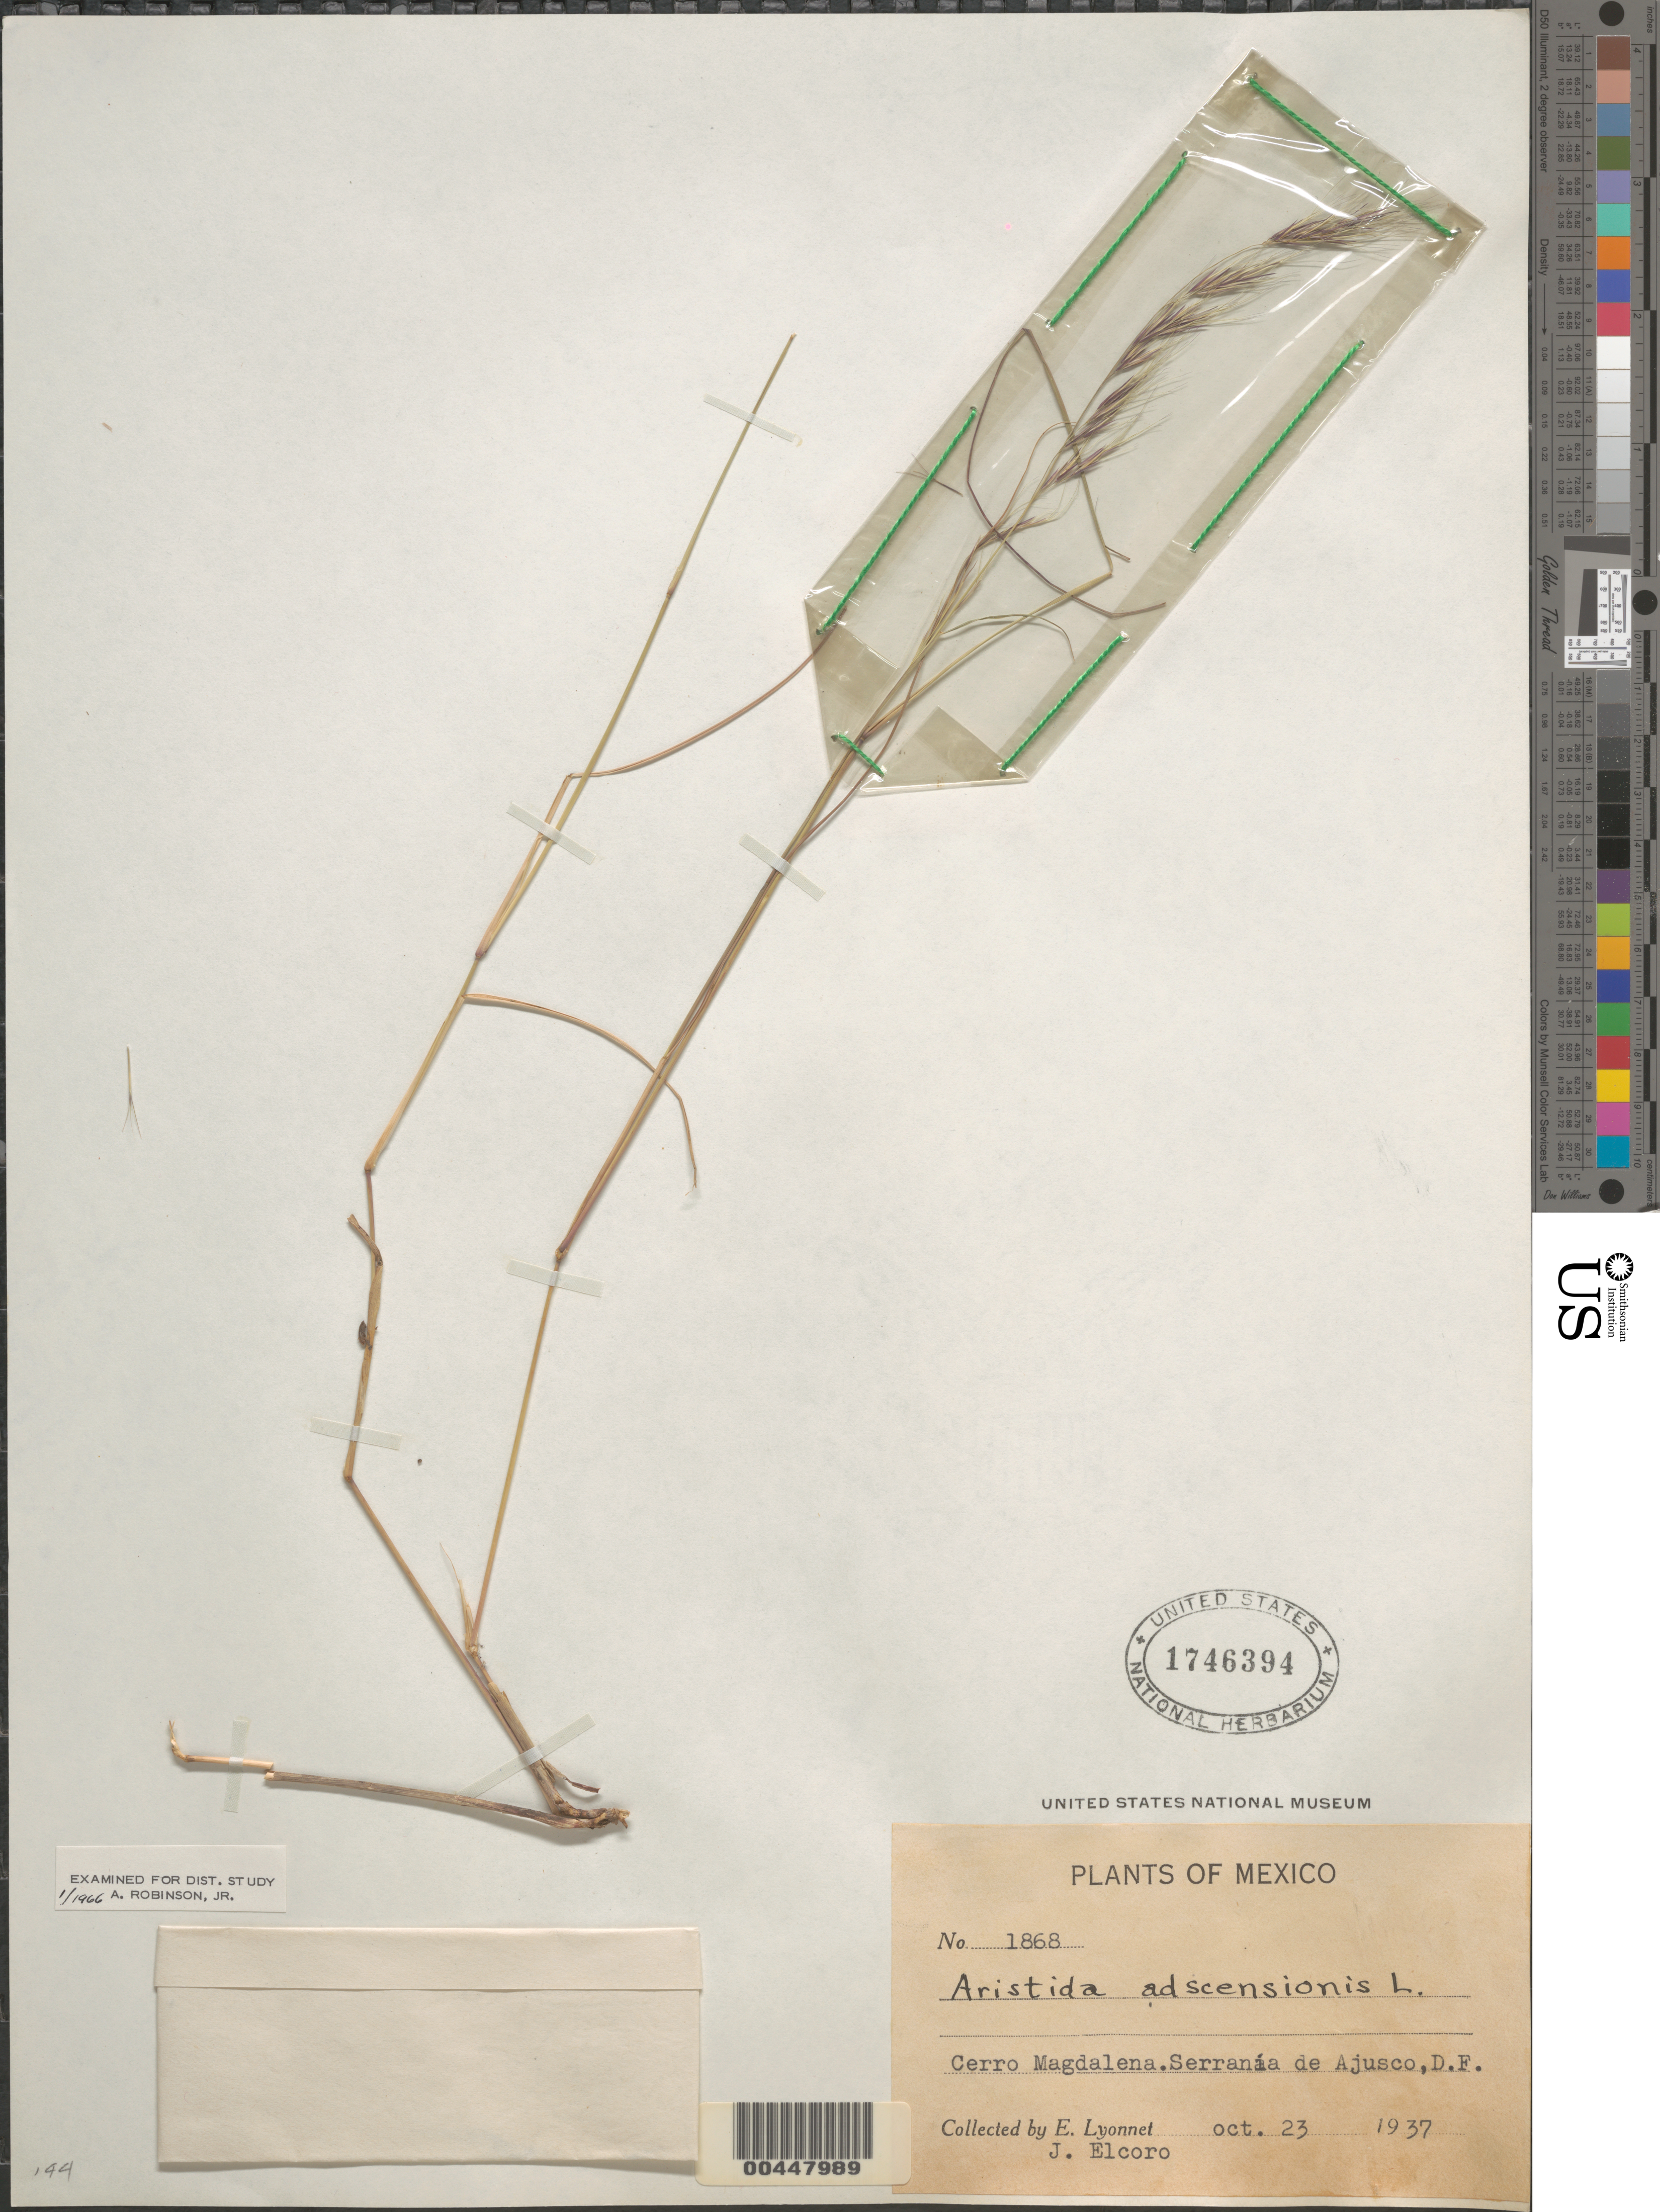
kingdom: Plantae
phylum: Tracheophyta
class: Liliopsida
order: Poales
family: Poaceae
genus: Aristida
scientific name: Aristida adscensionis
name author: L.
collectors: Bro. E. Lyonnet & J. Elcoro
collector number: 1868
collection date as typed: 23 Oct 1937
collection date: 1937-10-23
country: Mexico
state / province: Distrito Federal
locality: Cerro Magdalena, Serranía de Ajusco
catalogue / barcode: US 1746394